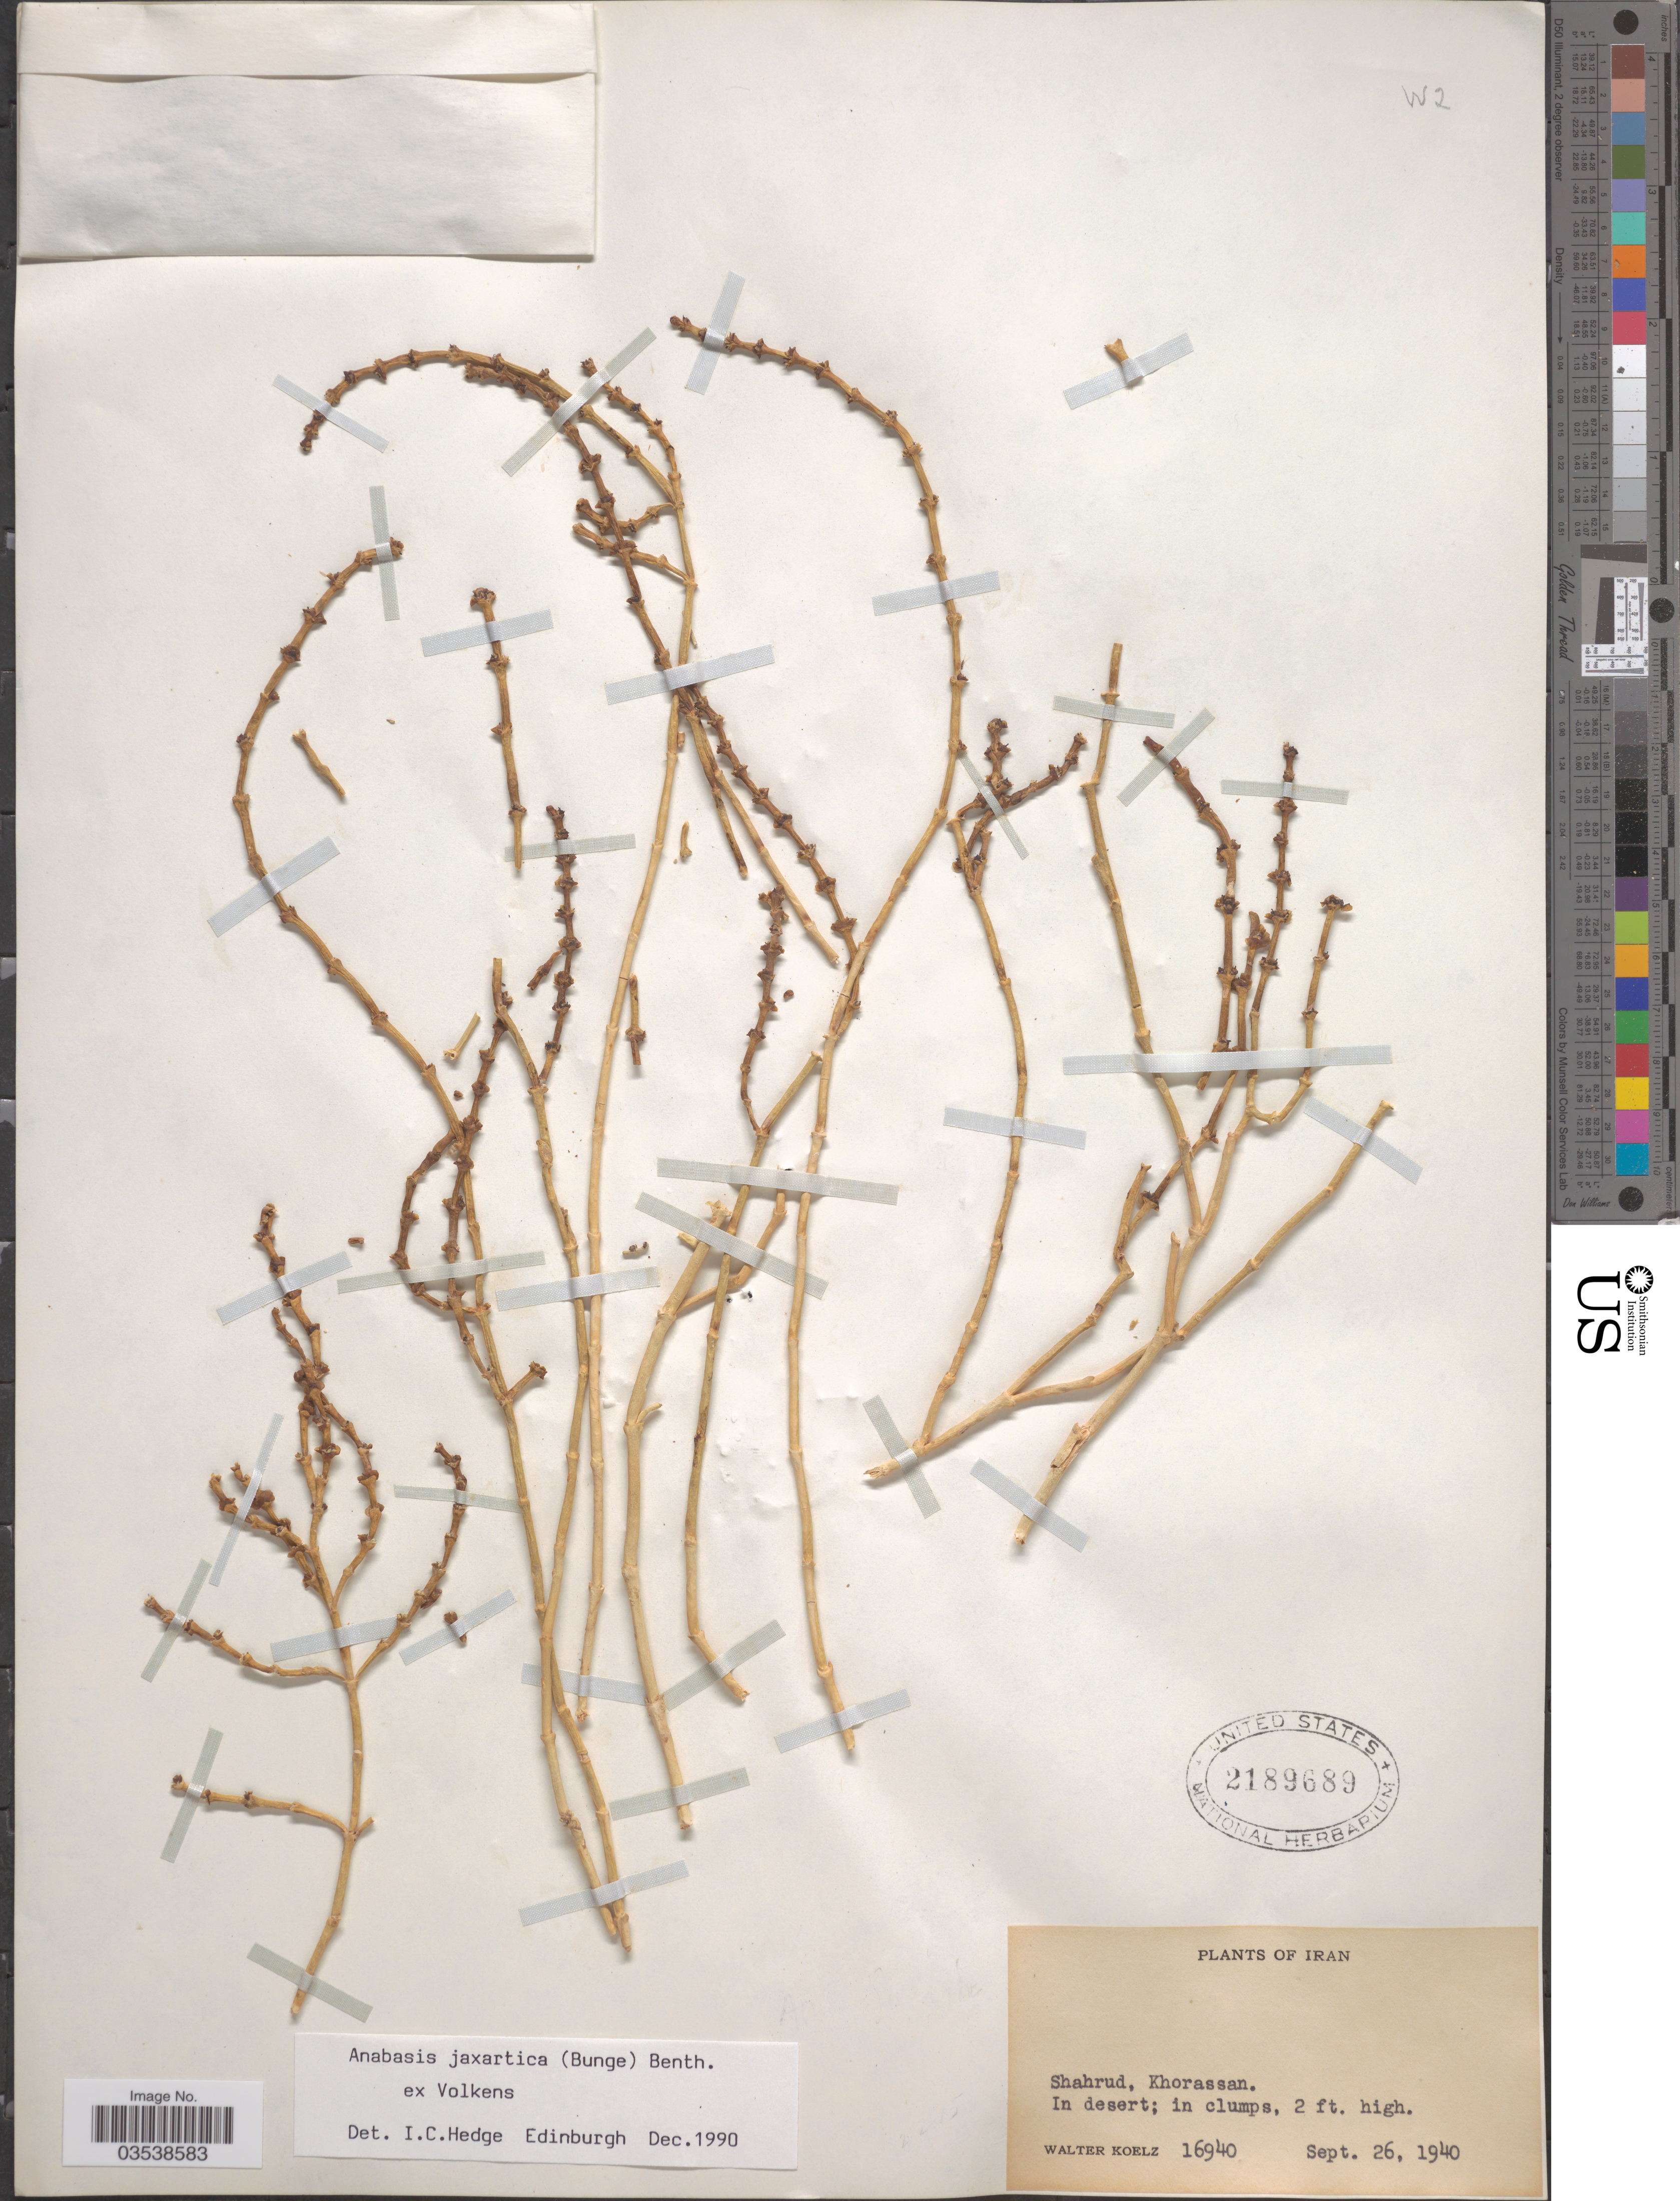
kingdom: Plantae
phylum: Tracheophyta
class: Magnoliopsida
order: Caryophyllales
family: Amaranthaceae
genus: Anabasis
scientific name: Anabasis jaxartica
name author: (Bunge) Benth. ex Iljin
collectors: W. N. Koelz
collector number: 16940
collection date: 1940-09-26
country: Iran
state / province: Khorasan [obsolete]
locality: Shahrud, Khorassan.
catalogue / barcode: US 2189689